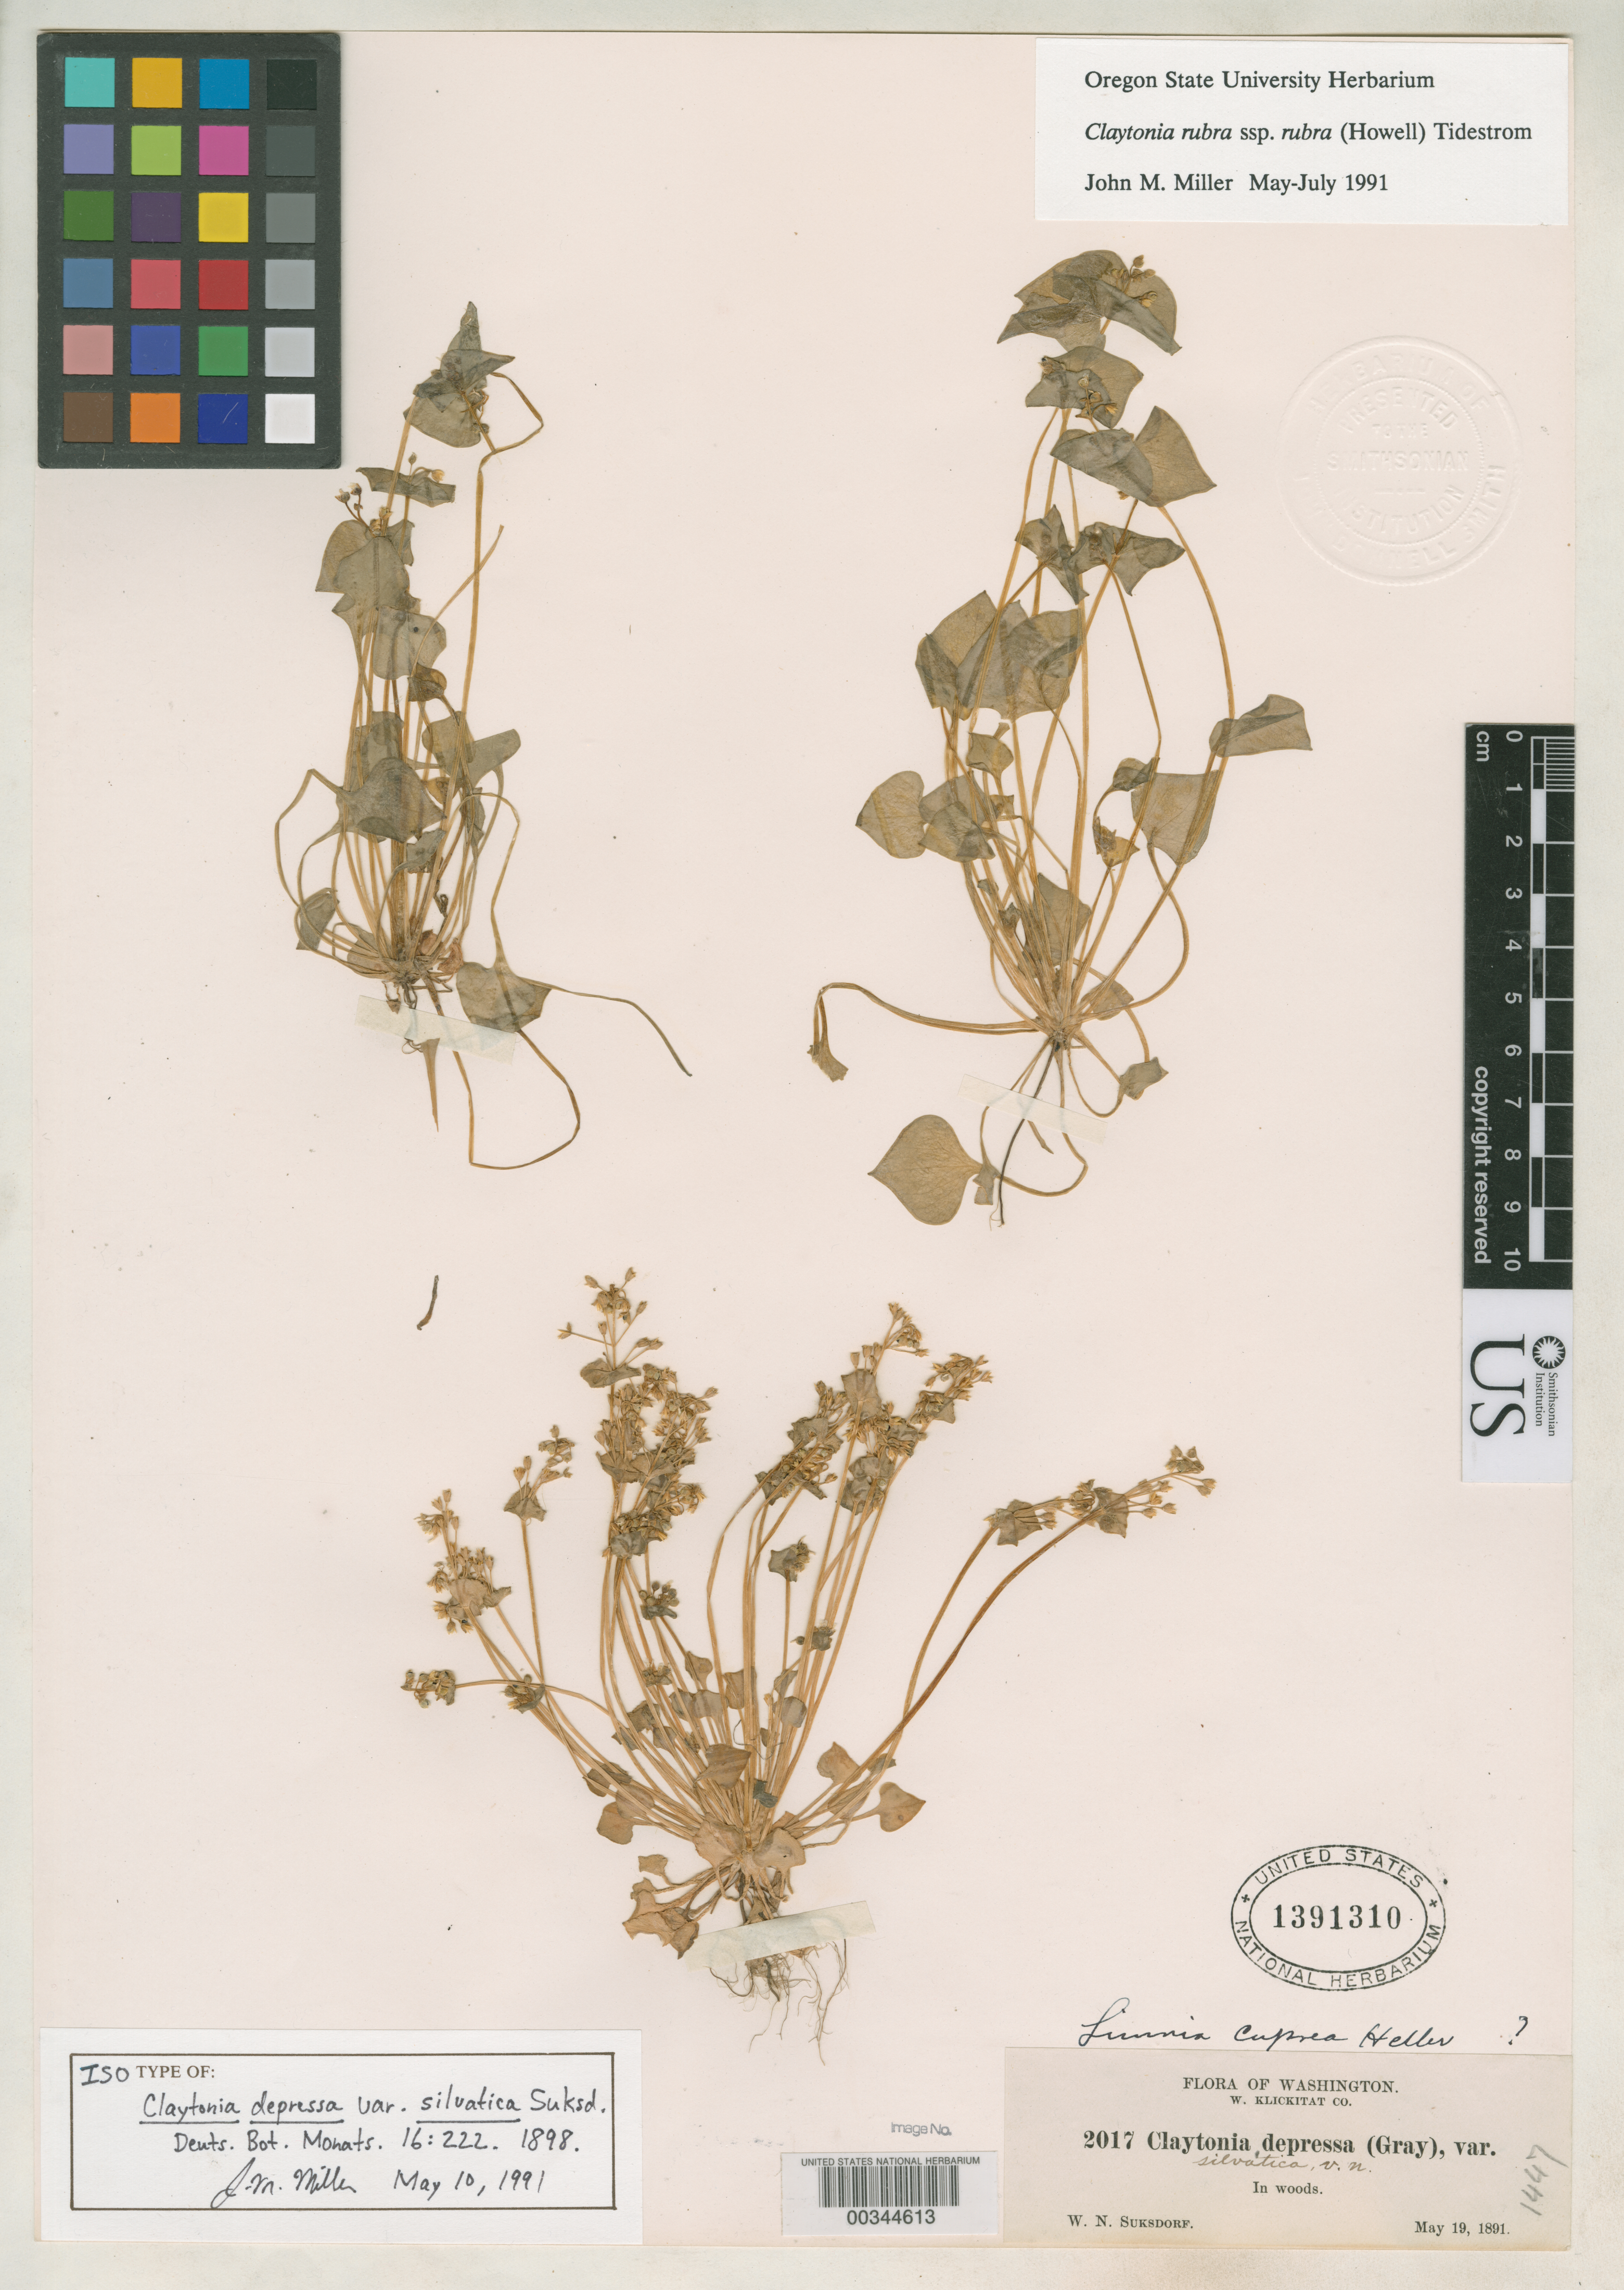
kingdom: Plantae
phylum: Tracheophyta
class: Magnoliopsida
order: Caryophyllales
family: Montiaceae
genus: Claytonia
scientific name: Claytonia depressa var. silvatica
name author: Suksd.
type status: Isotype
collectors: W. N. Suksdorf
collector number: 2017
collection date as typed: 19 May 1891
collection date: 1891-05-19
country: United States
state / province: Washington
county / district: Klickitat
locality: Woods.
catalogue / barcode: US 1391310